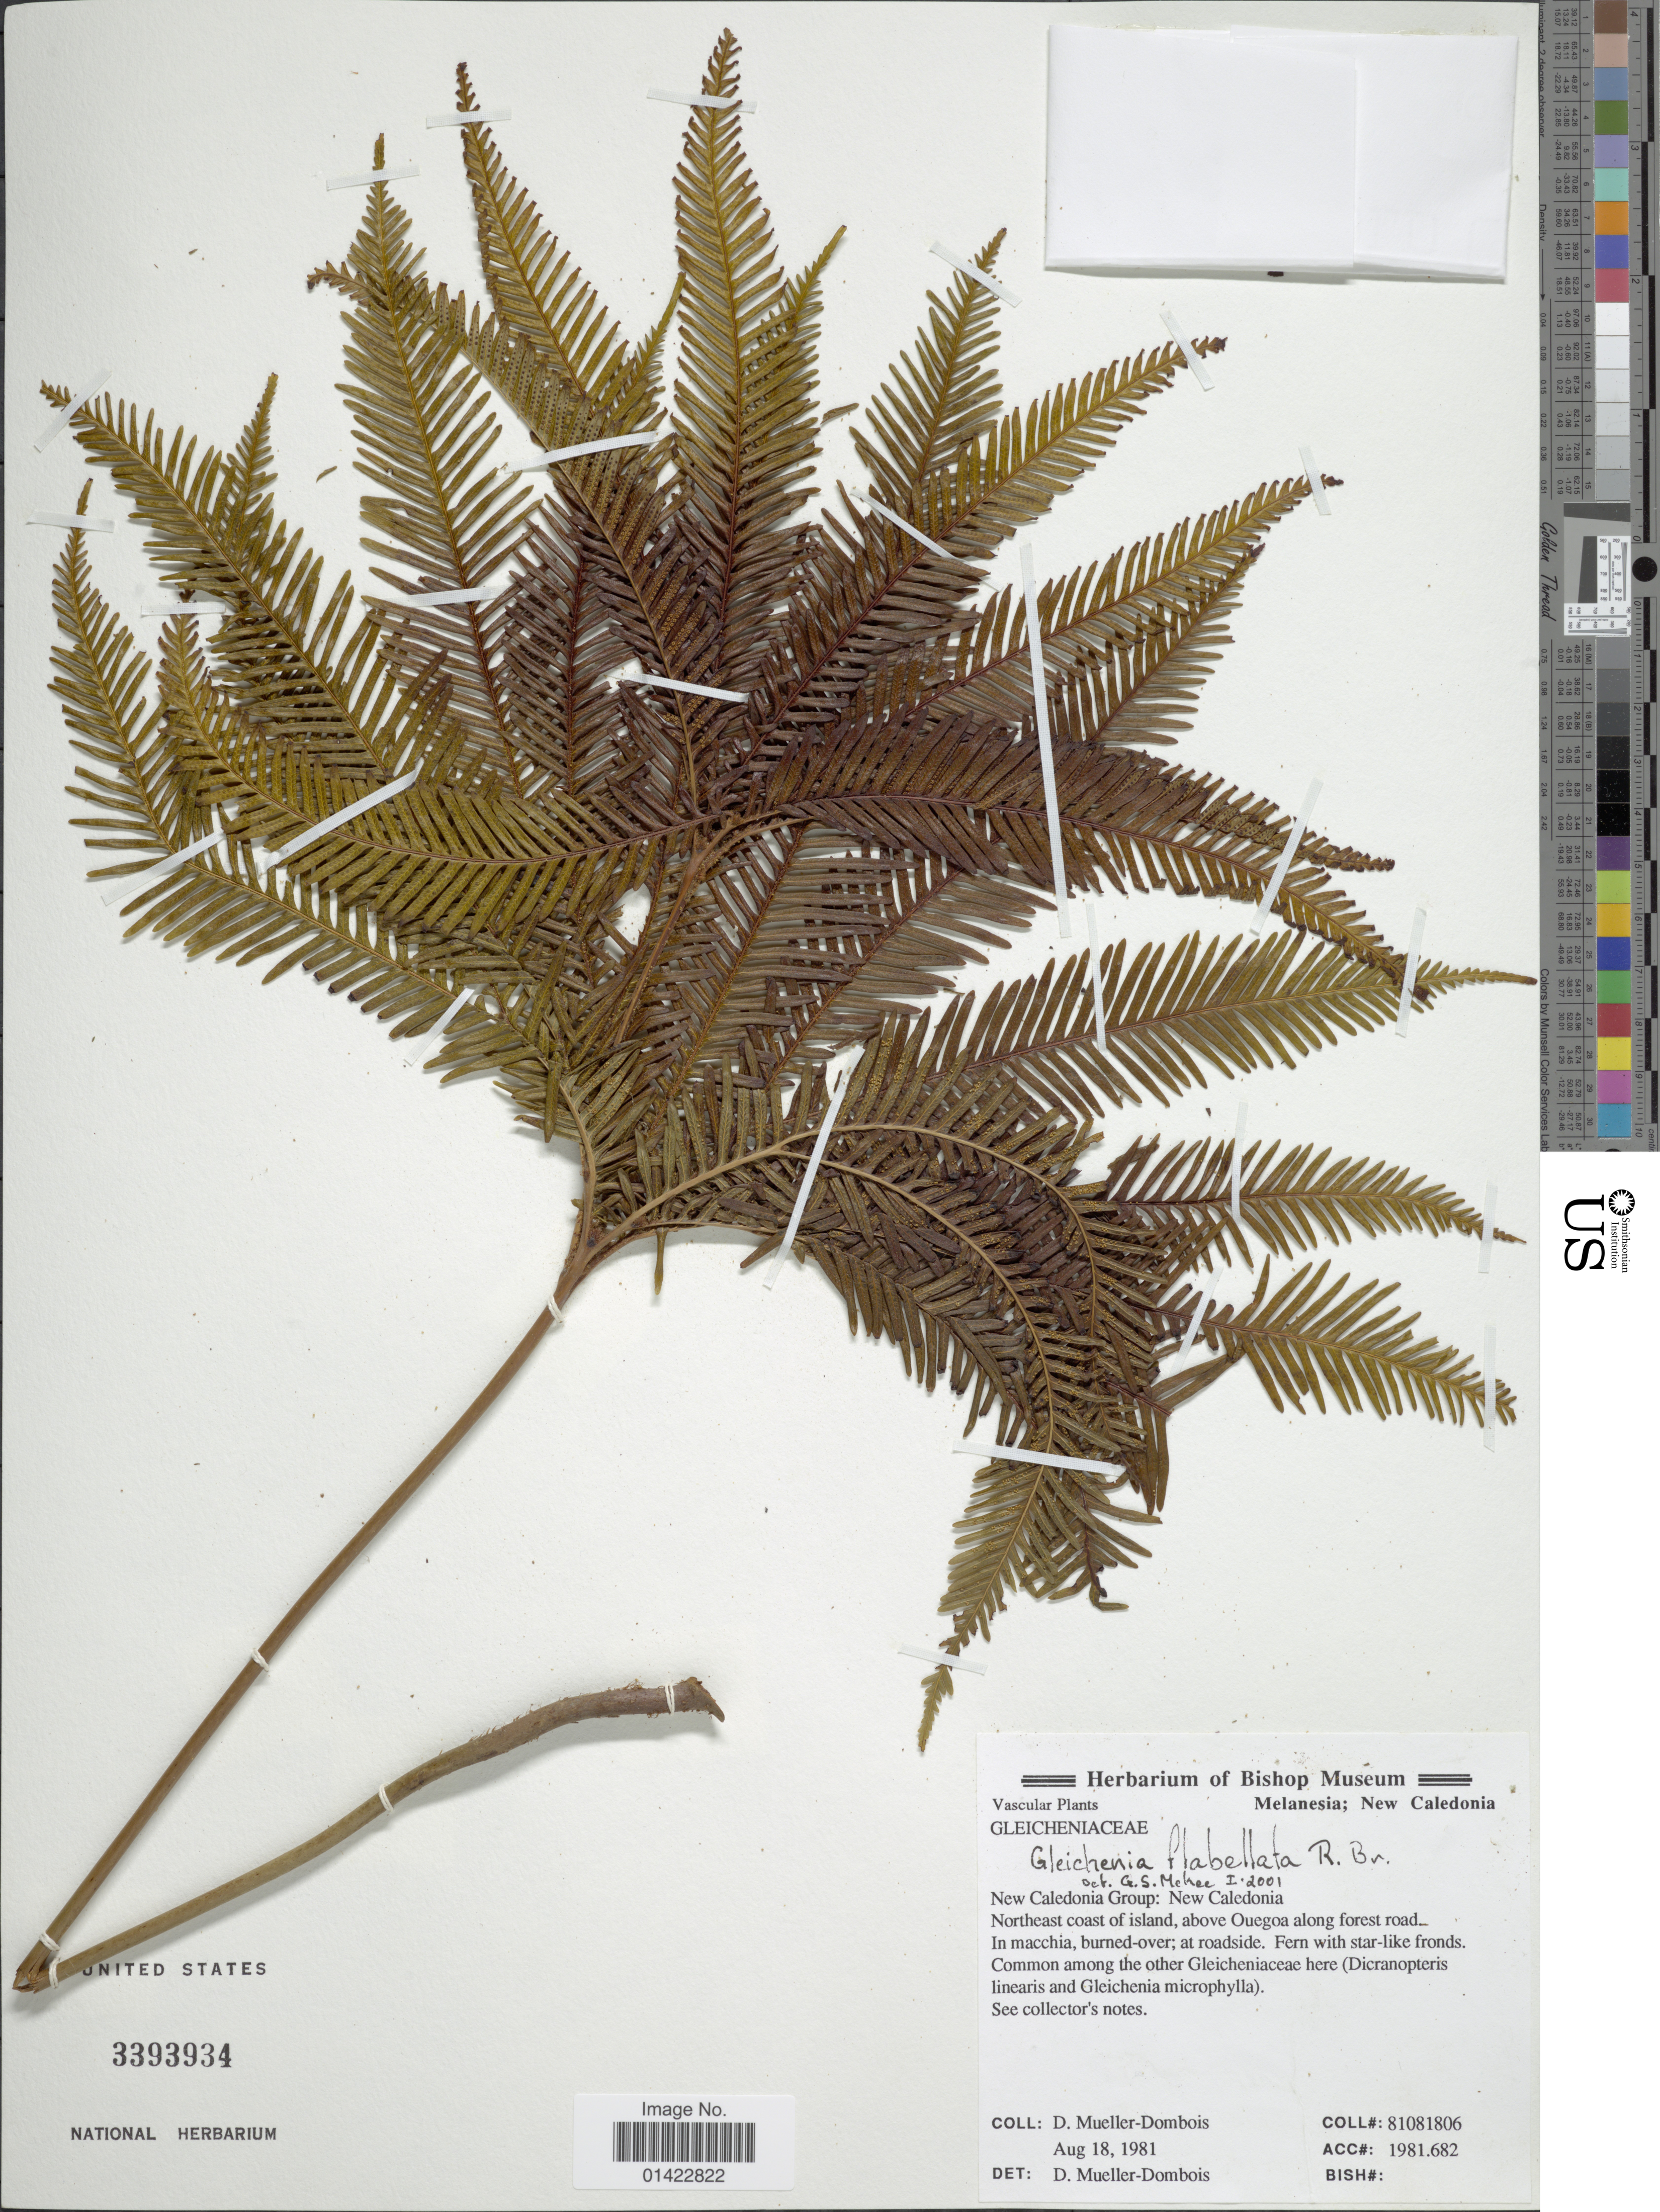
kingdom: Plantae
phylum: Tracheophyta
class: Polypodiopsida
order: Gleicheniales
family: Gleicheniaceae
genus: Sticherus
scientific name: Sticherus flabellatus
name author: (R. Br.) H. St. John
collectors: D. Mueller-Dombois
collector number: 81081806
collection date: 1981-08-18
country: New Caledonia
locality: Melanesia. New Caledonia Group. Northeastt coast of island, above Ouegoa along forest road. In macchia, burned-over; at roadside.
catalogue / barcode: US 3393934